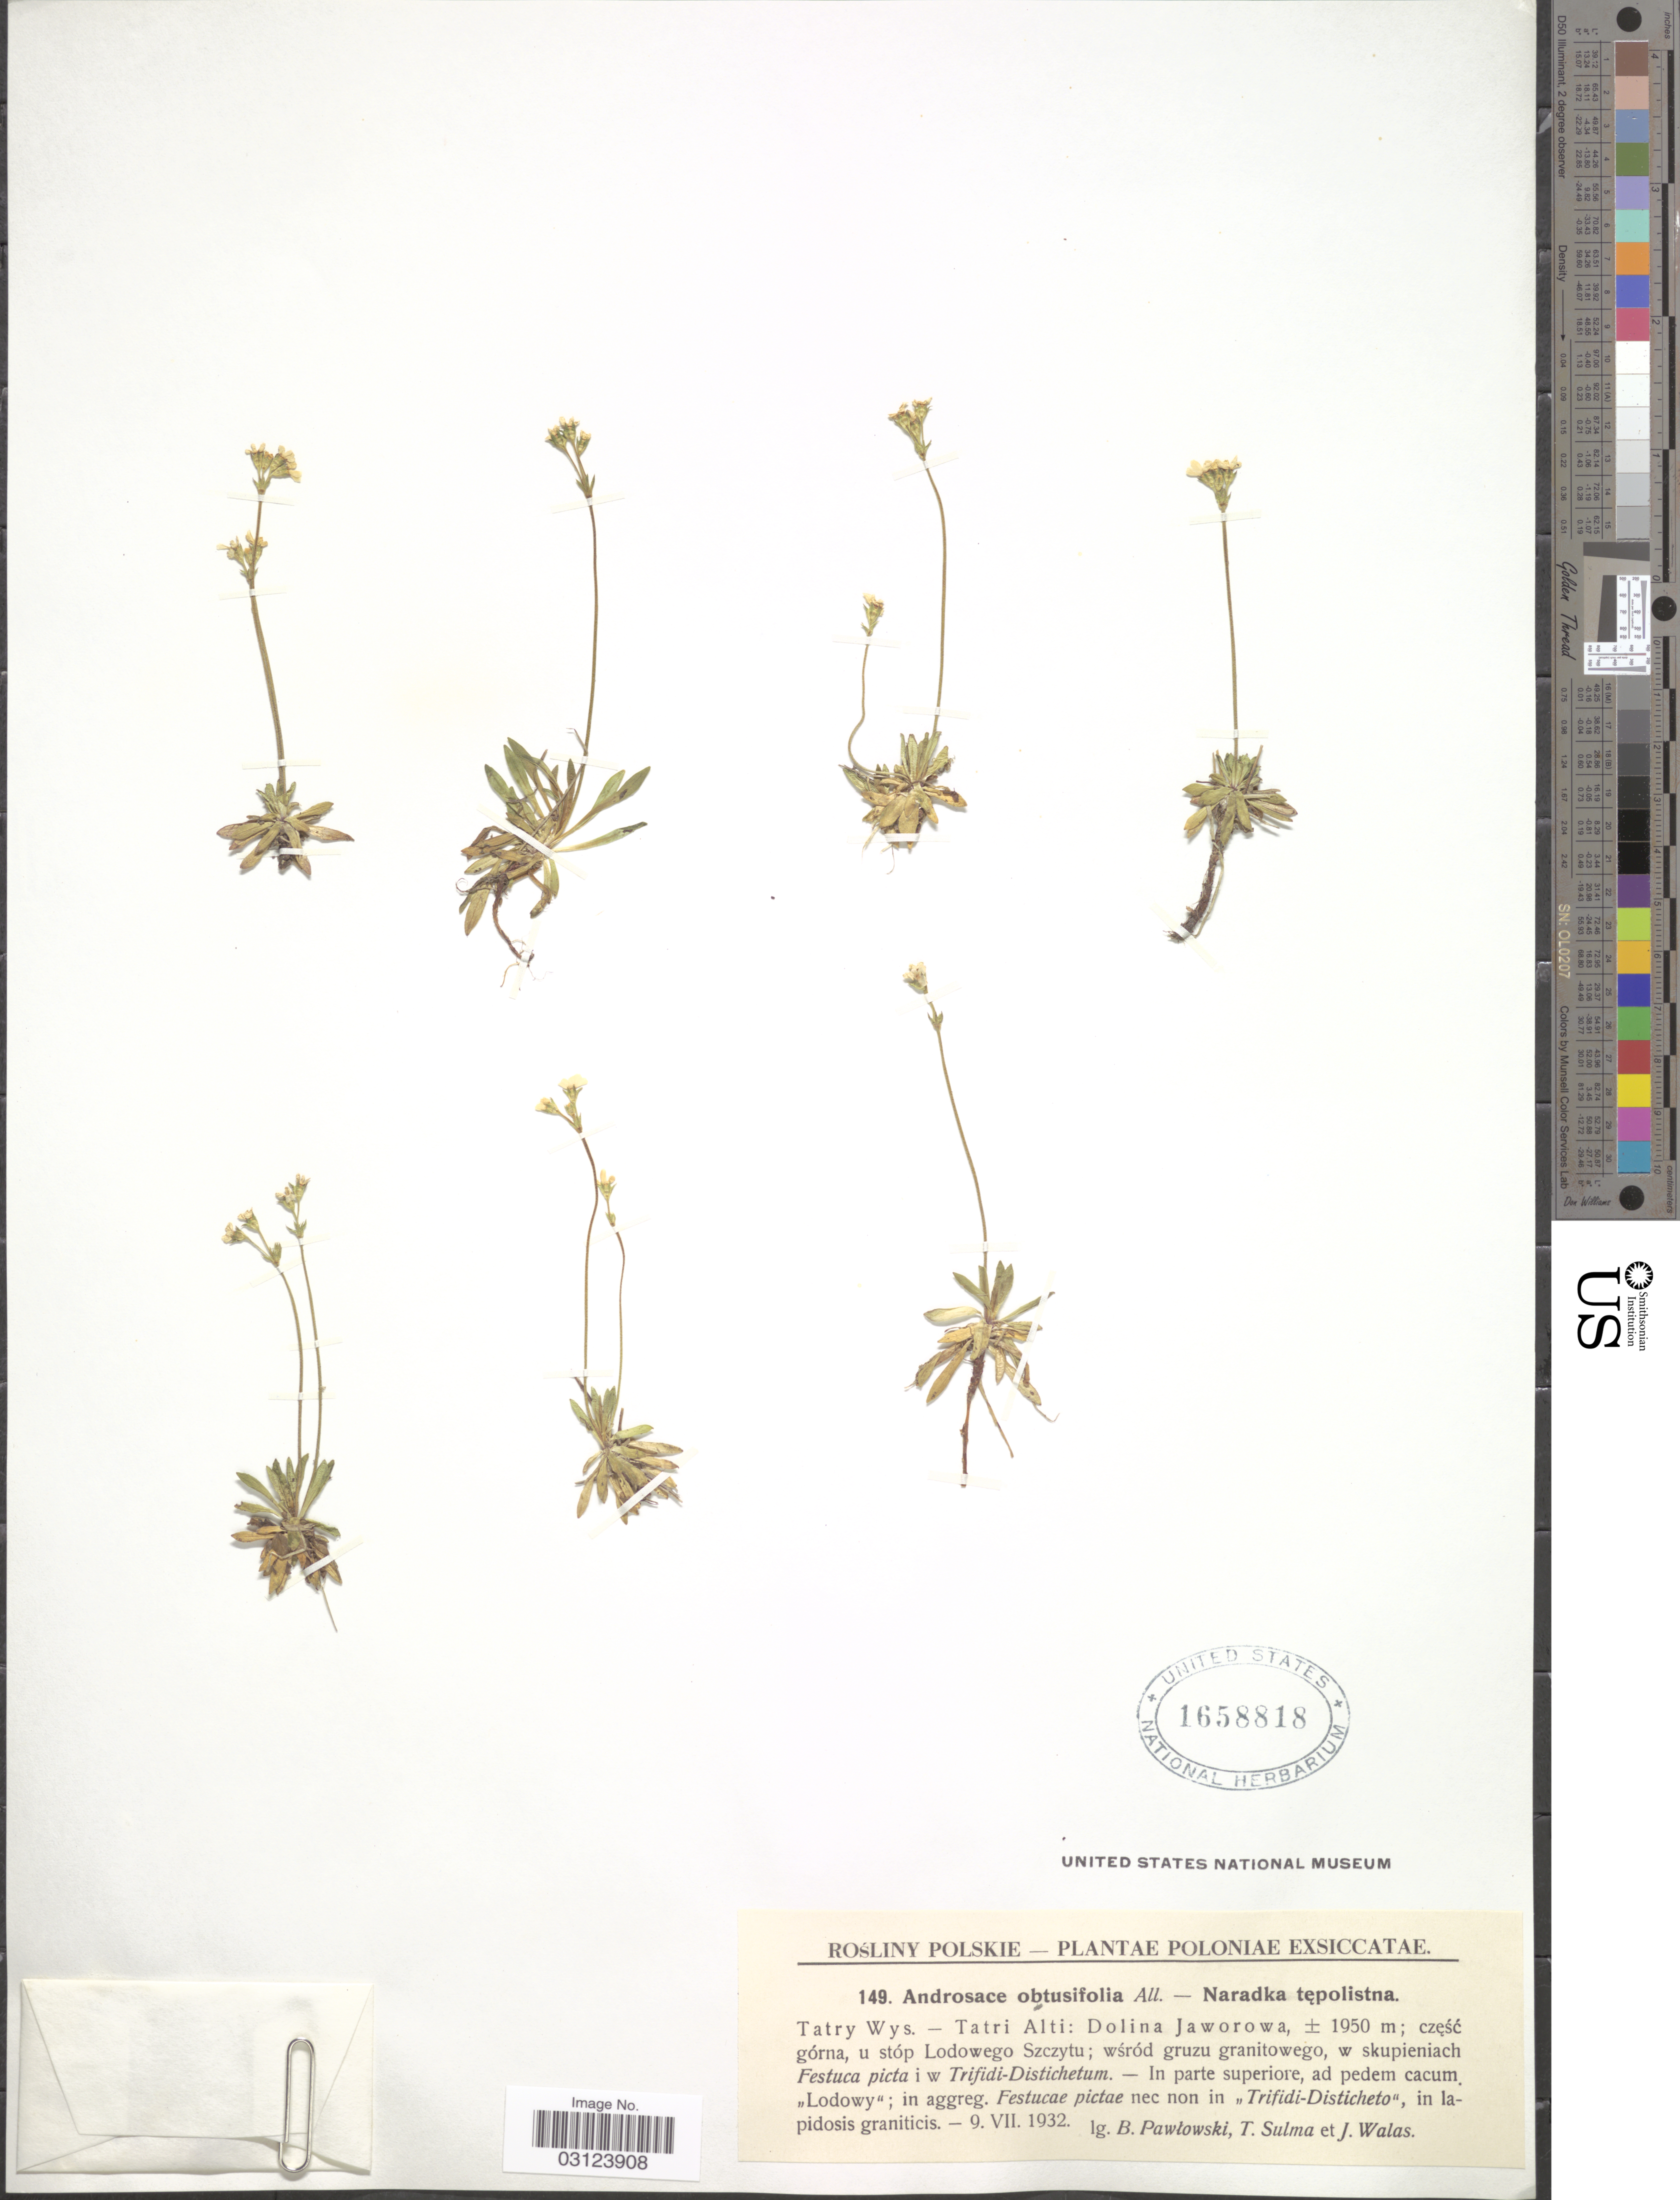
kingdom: Plantae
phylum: Tracheophyta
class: Magnoliopsida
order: Ericales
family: Primulaceae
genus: Androsace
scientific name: Androsace obtusifolia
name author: All.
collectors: B. Pawtowski, T. Sulma & J. Walas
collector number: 149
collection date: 1932-07-09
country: Poland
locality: Tatry Wys.-Tatri Alti: Dolina Jaworowa.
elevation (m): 1950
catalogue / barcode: US 1658818